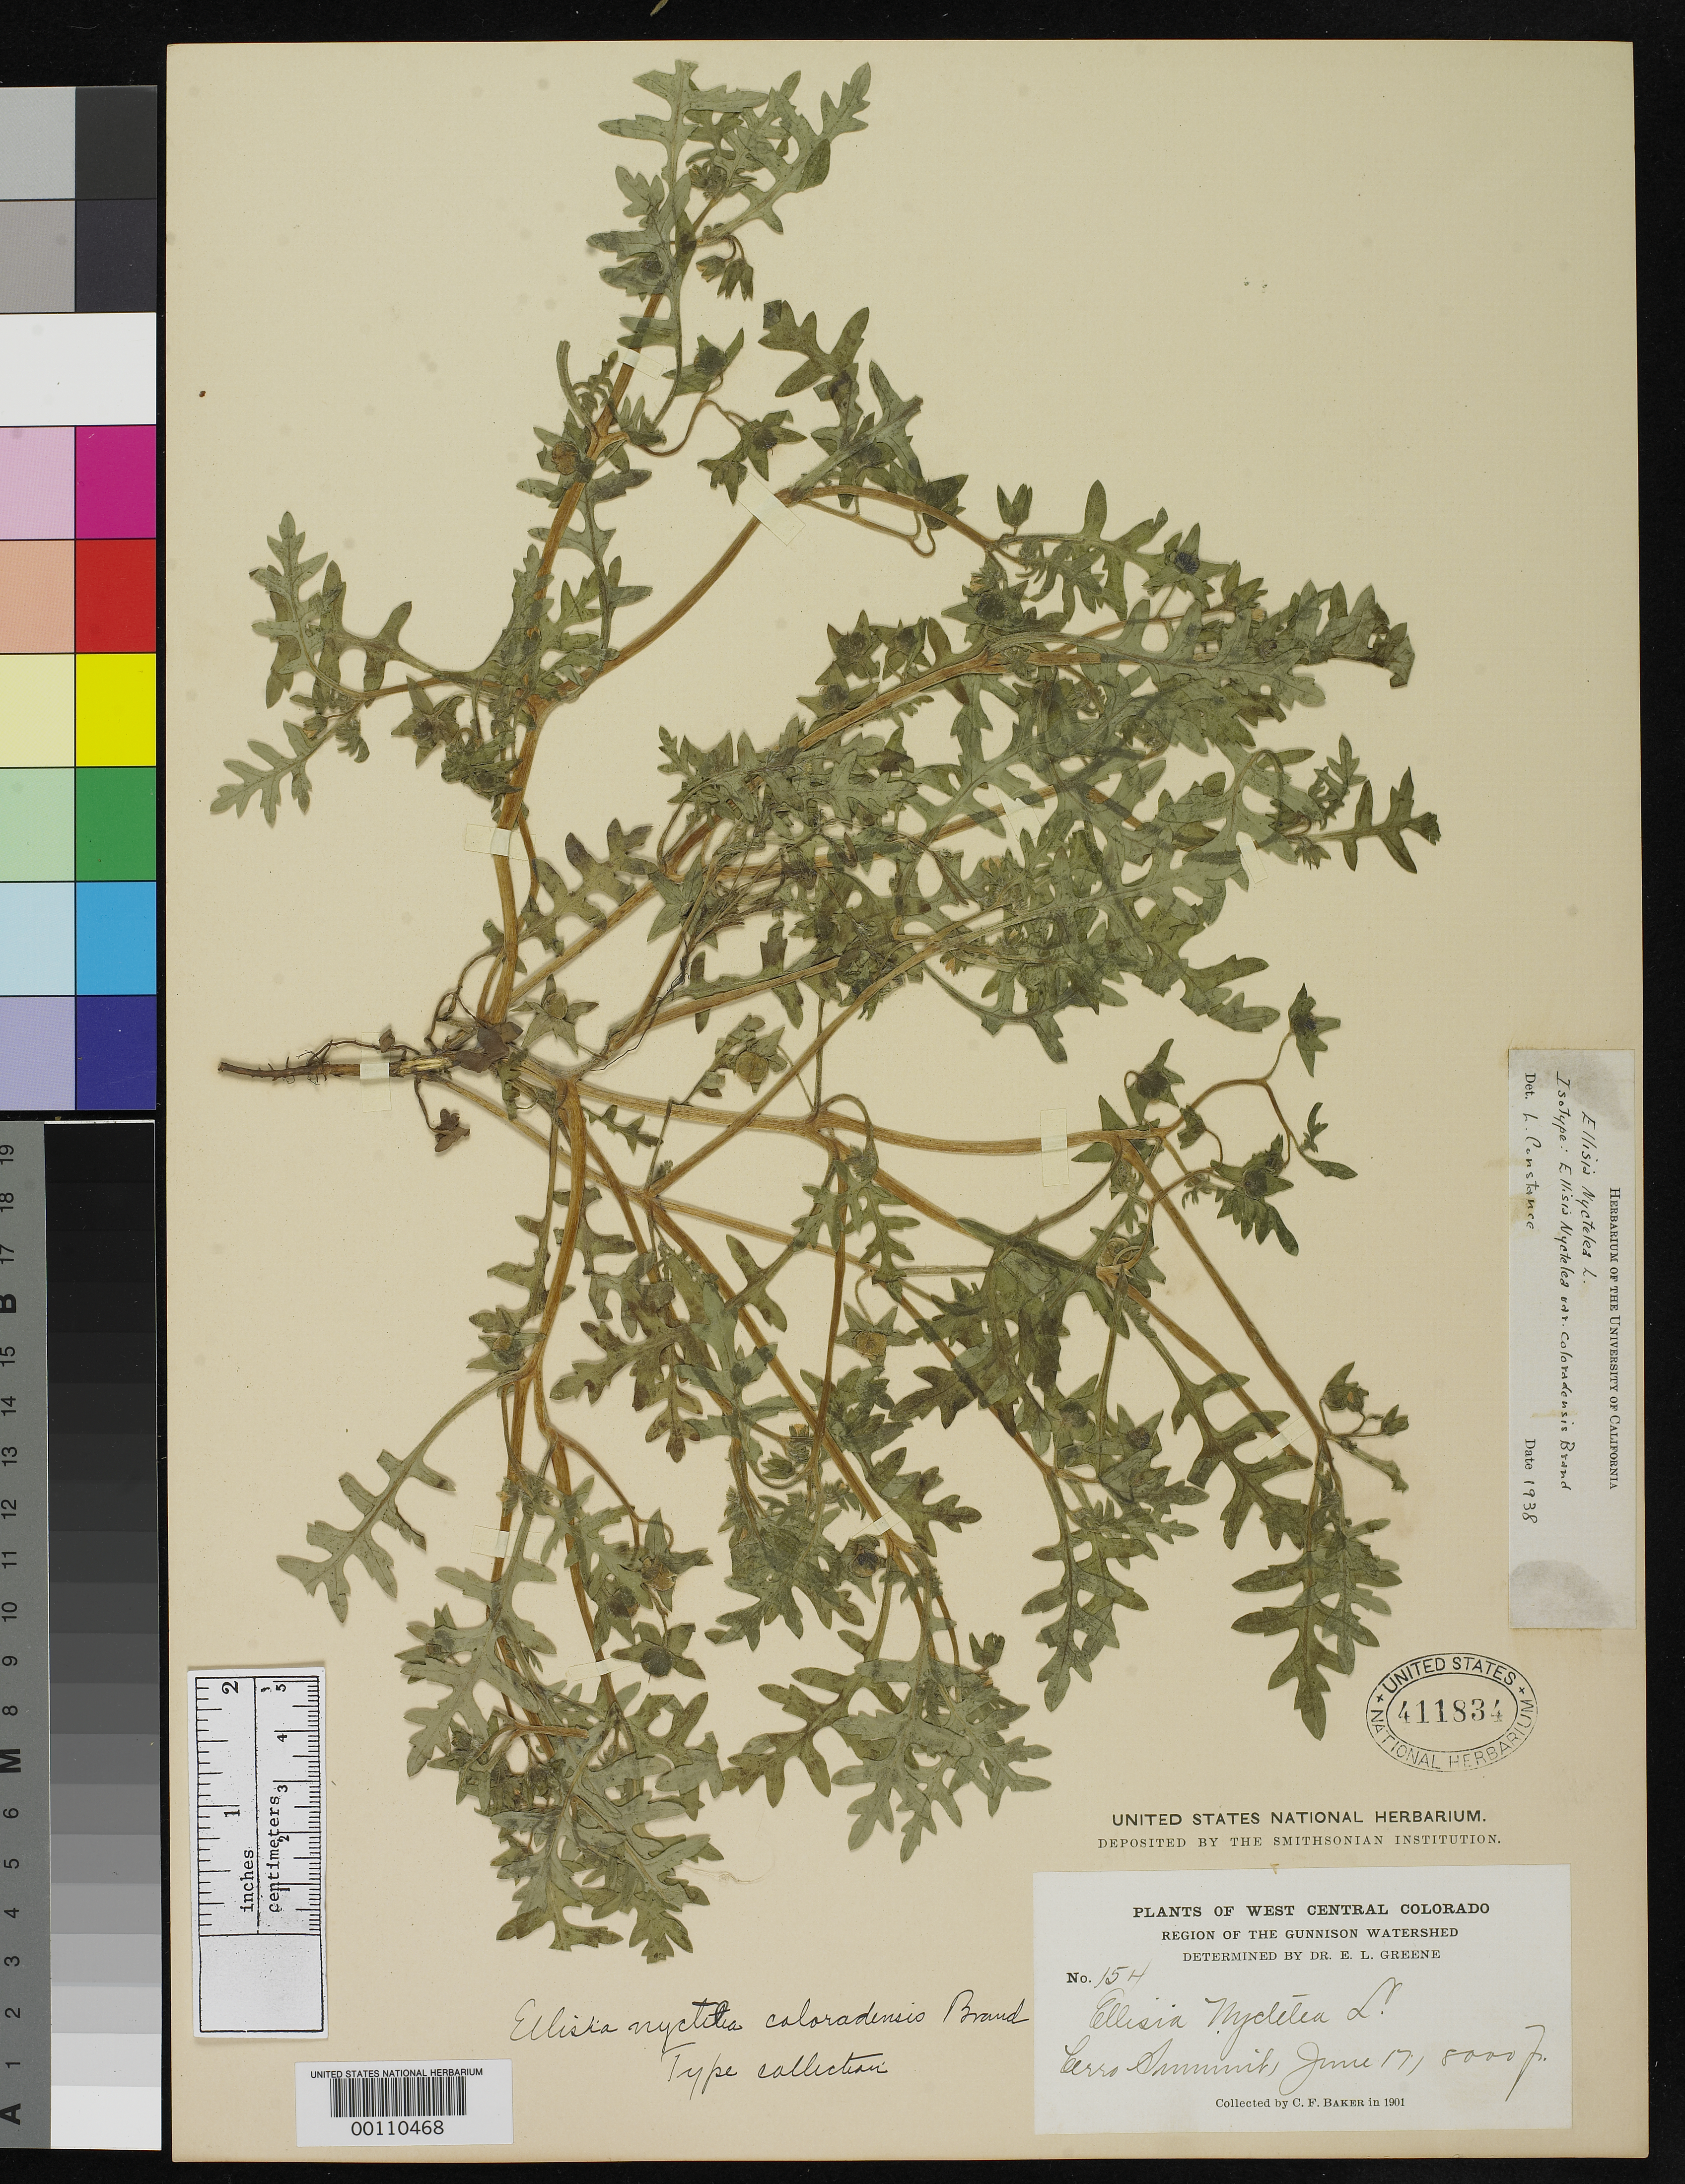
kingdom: Plantae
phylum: Tracheophyta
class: Magnoliopsida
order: Boraginales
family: Hydrophyllaceae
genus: Ellisia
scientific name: Ellisia nyctelea var. coloradensis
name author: Brand in Engl.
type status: Isosyntype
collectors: C. F. Baker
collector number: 154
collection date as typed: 17 Jun 1901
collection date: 1901-06-17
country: United States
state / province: Colorado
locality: Cerro summit.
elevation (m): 2600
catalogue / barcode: US 411834